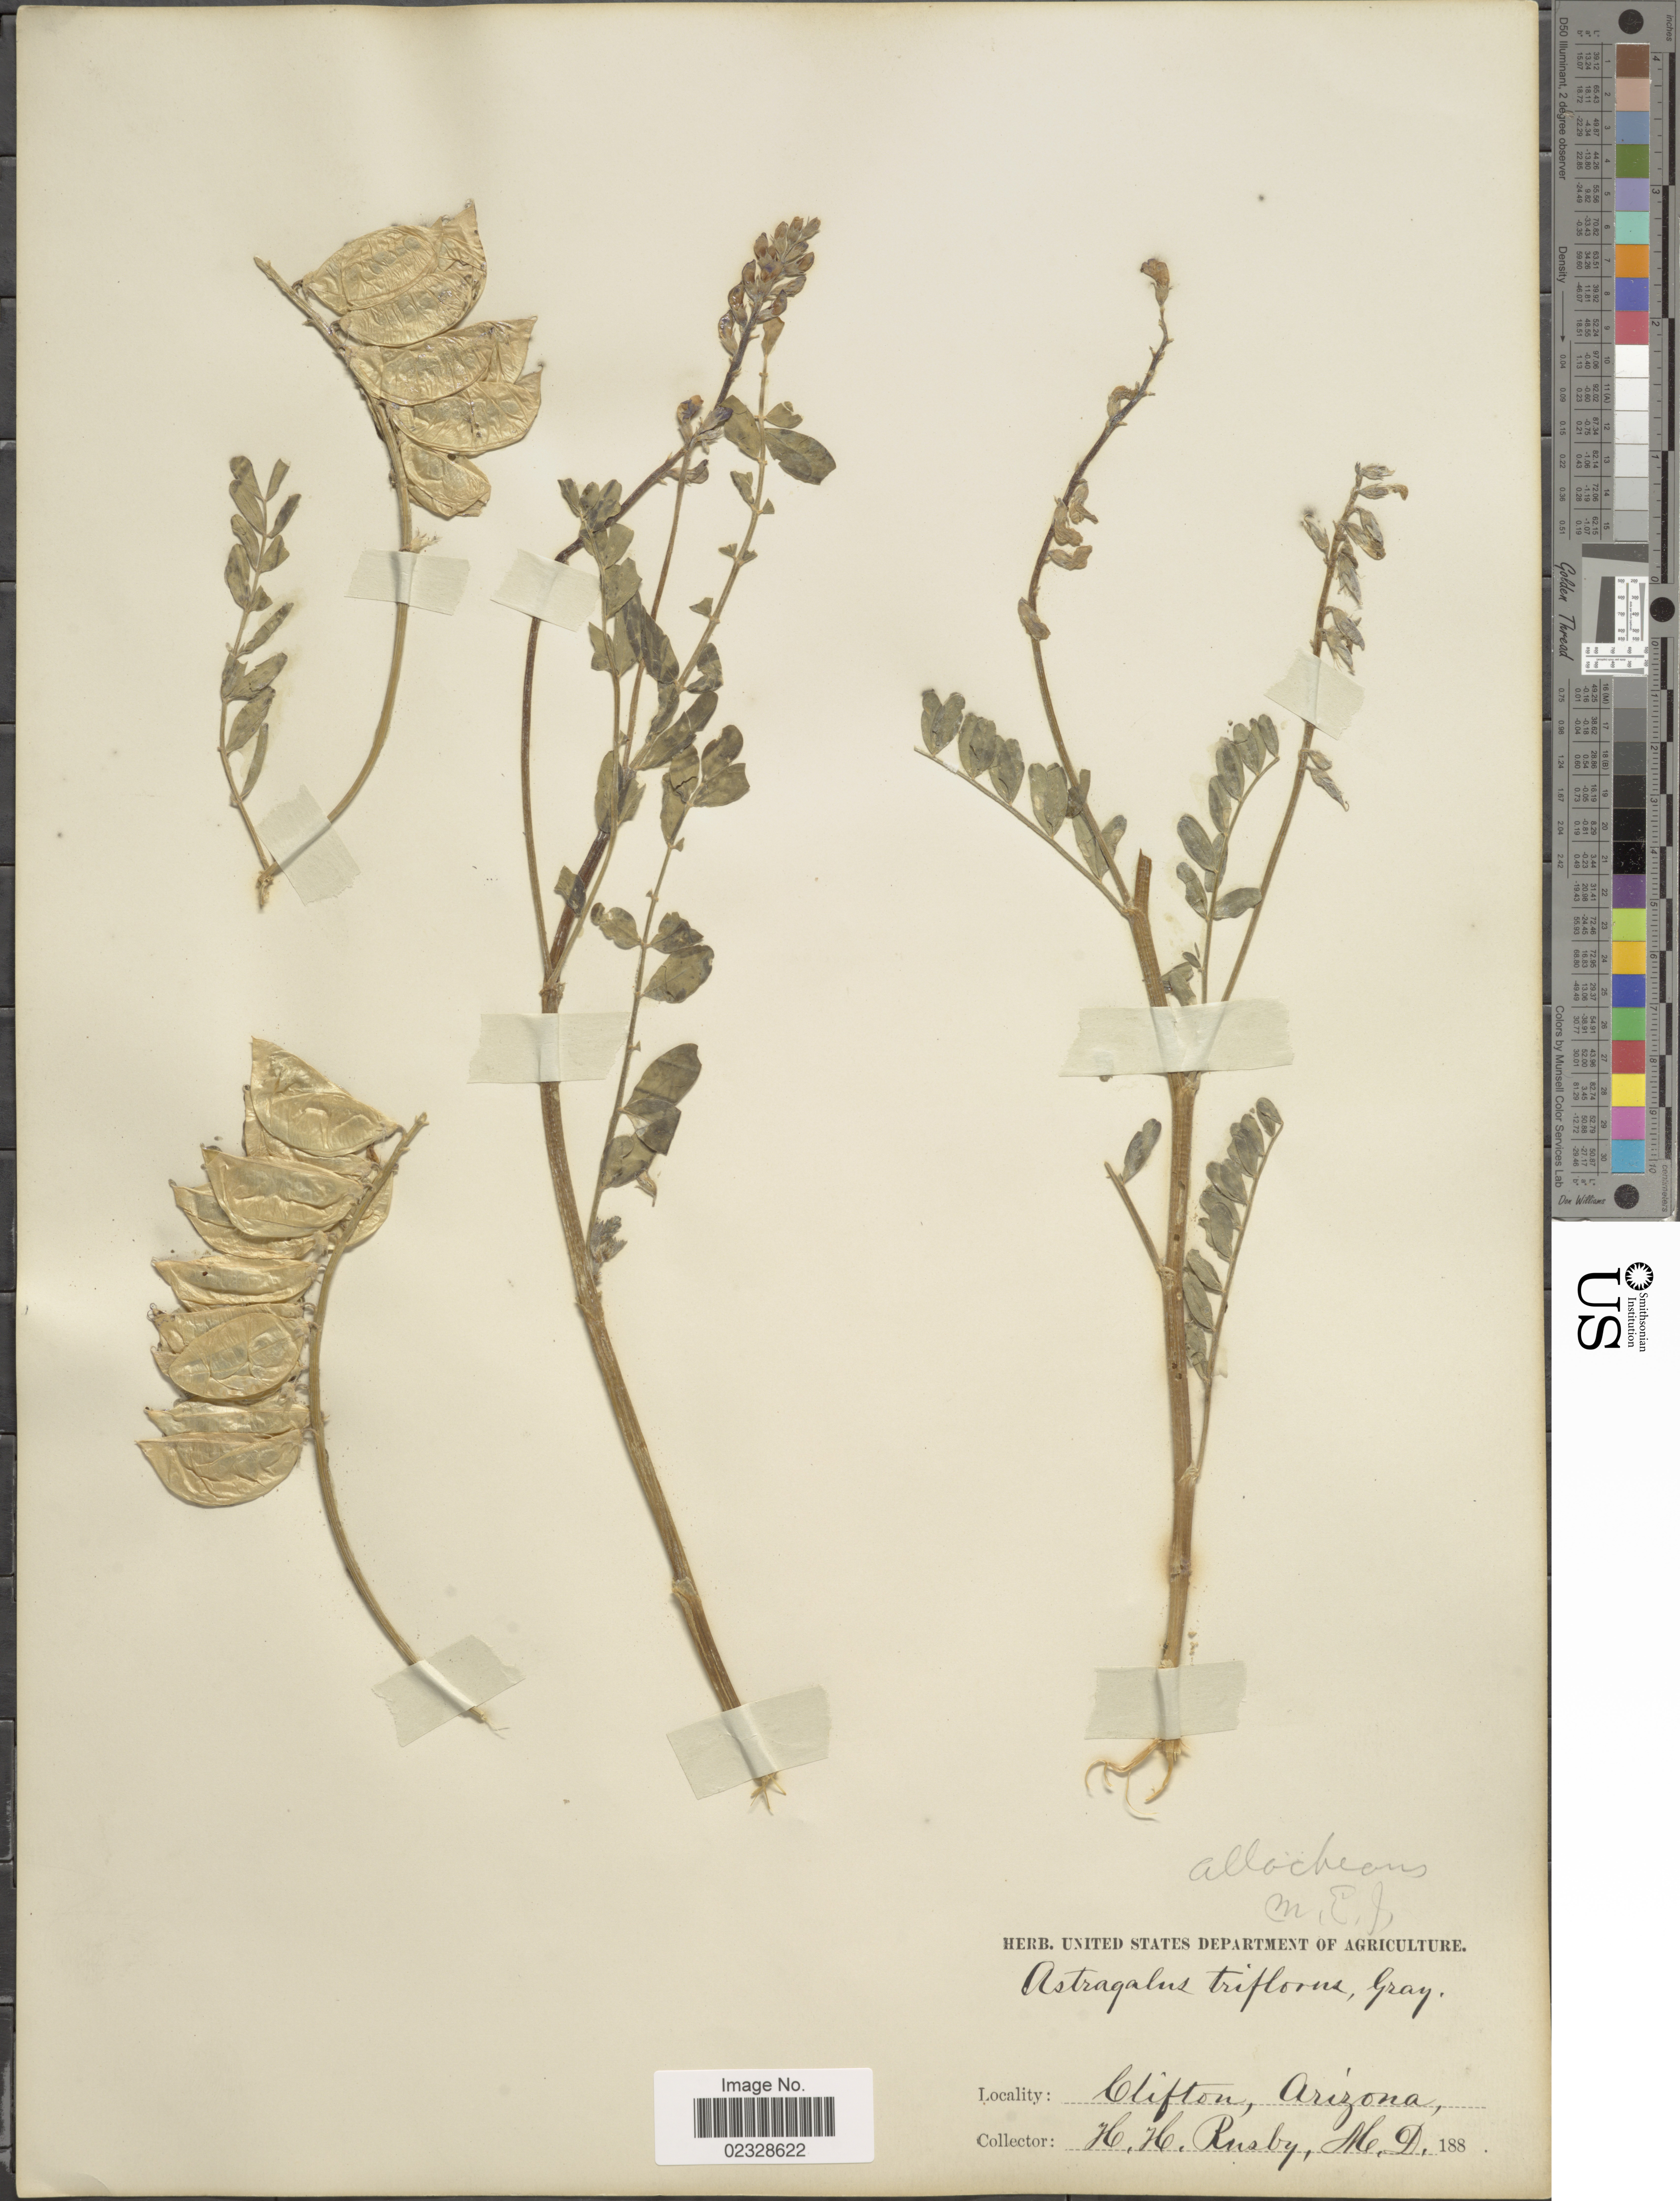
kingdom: Plantae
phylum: Tracheophyta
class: Magnoliopsida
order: Fabales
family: Fabaceae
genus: Astragalus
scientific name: Astragalus allochrous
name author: A. Gray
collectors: H. H. Rusby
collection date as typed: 188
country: United States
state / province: Arizona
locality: Clifton